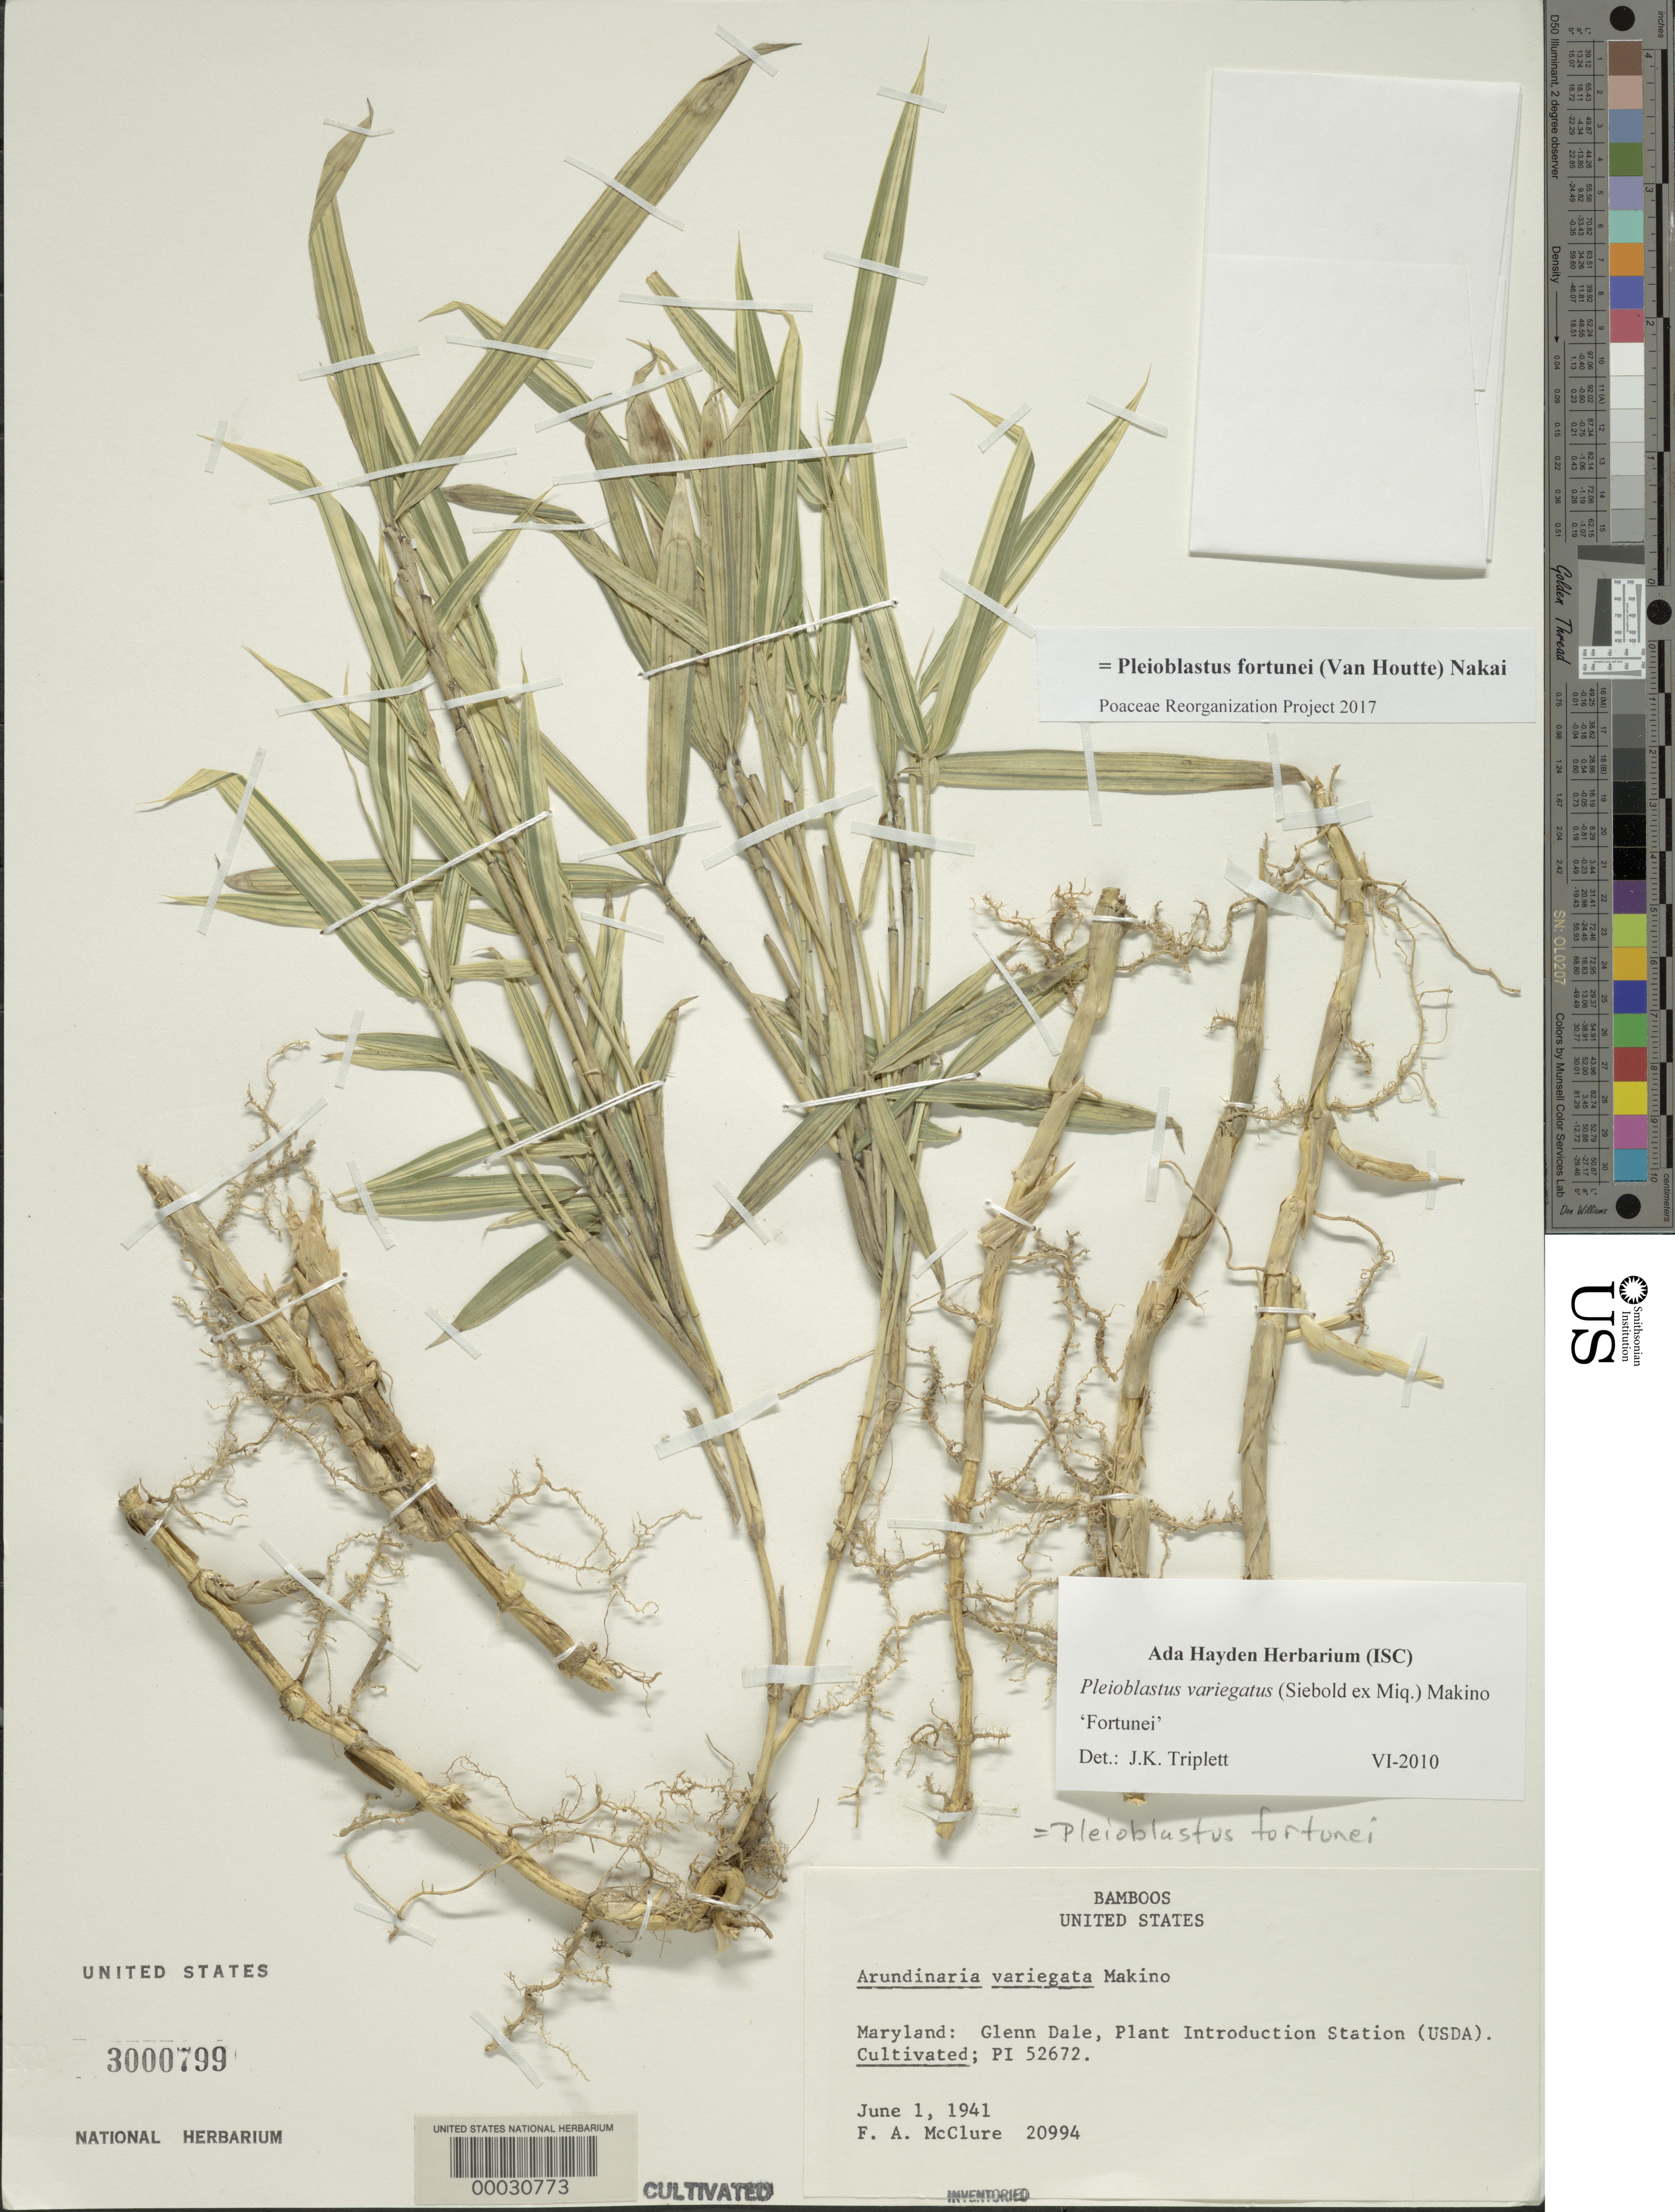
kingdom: Plantae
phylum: Tracheophyta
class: Liliopsida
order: Poales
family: Poaceae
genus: Pleioblastus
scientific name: Pleioblastus fortunei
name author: (Van Houtte) Nakai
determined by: Poaceae Reorganization Project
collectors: F. A. McClure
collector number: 20994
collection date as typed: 01 Jun 1941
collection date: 1941-06-01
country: United States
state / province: Maryland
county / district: Prince George's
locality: Usda plant introduction station glenn dale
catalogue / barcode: US 3000799